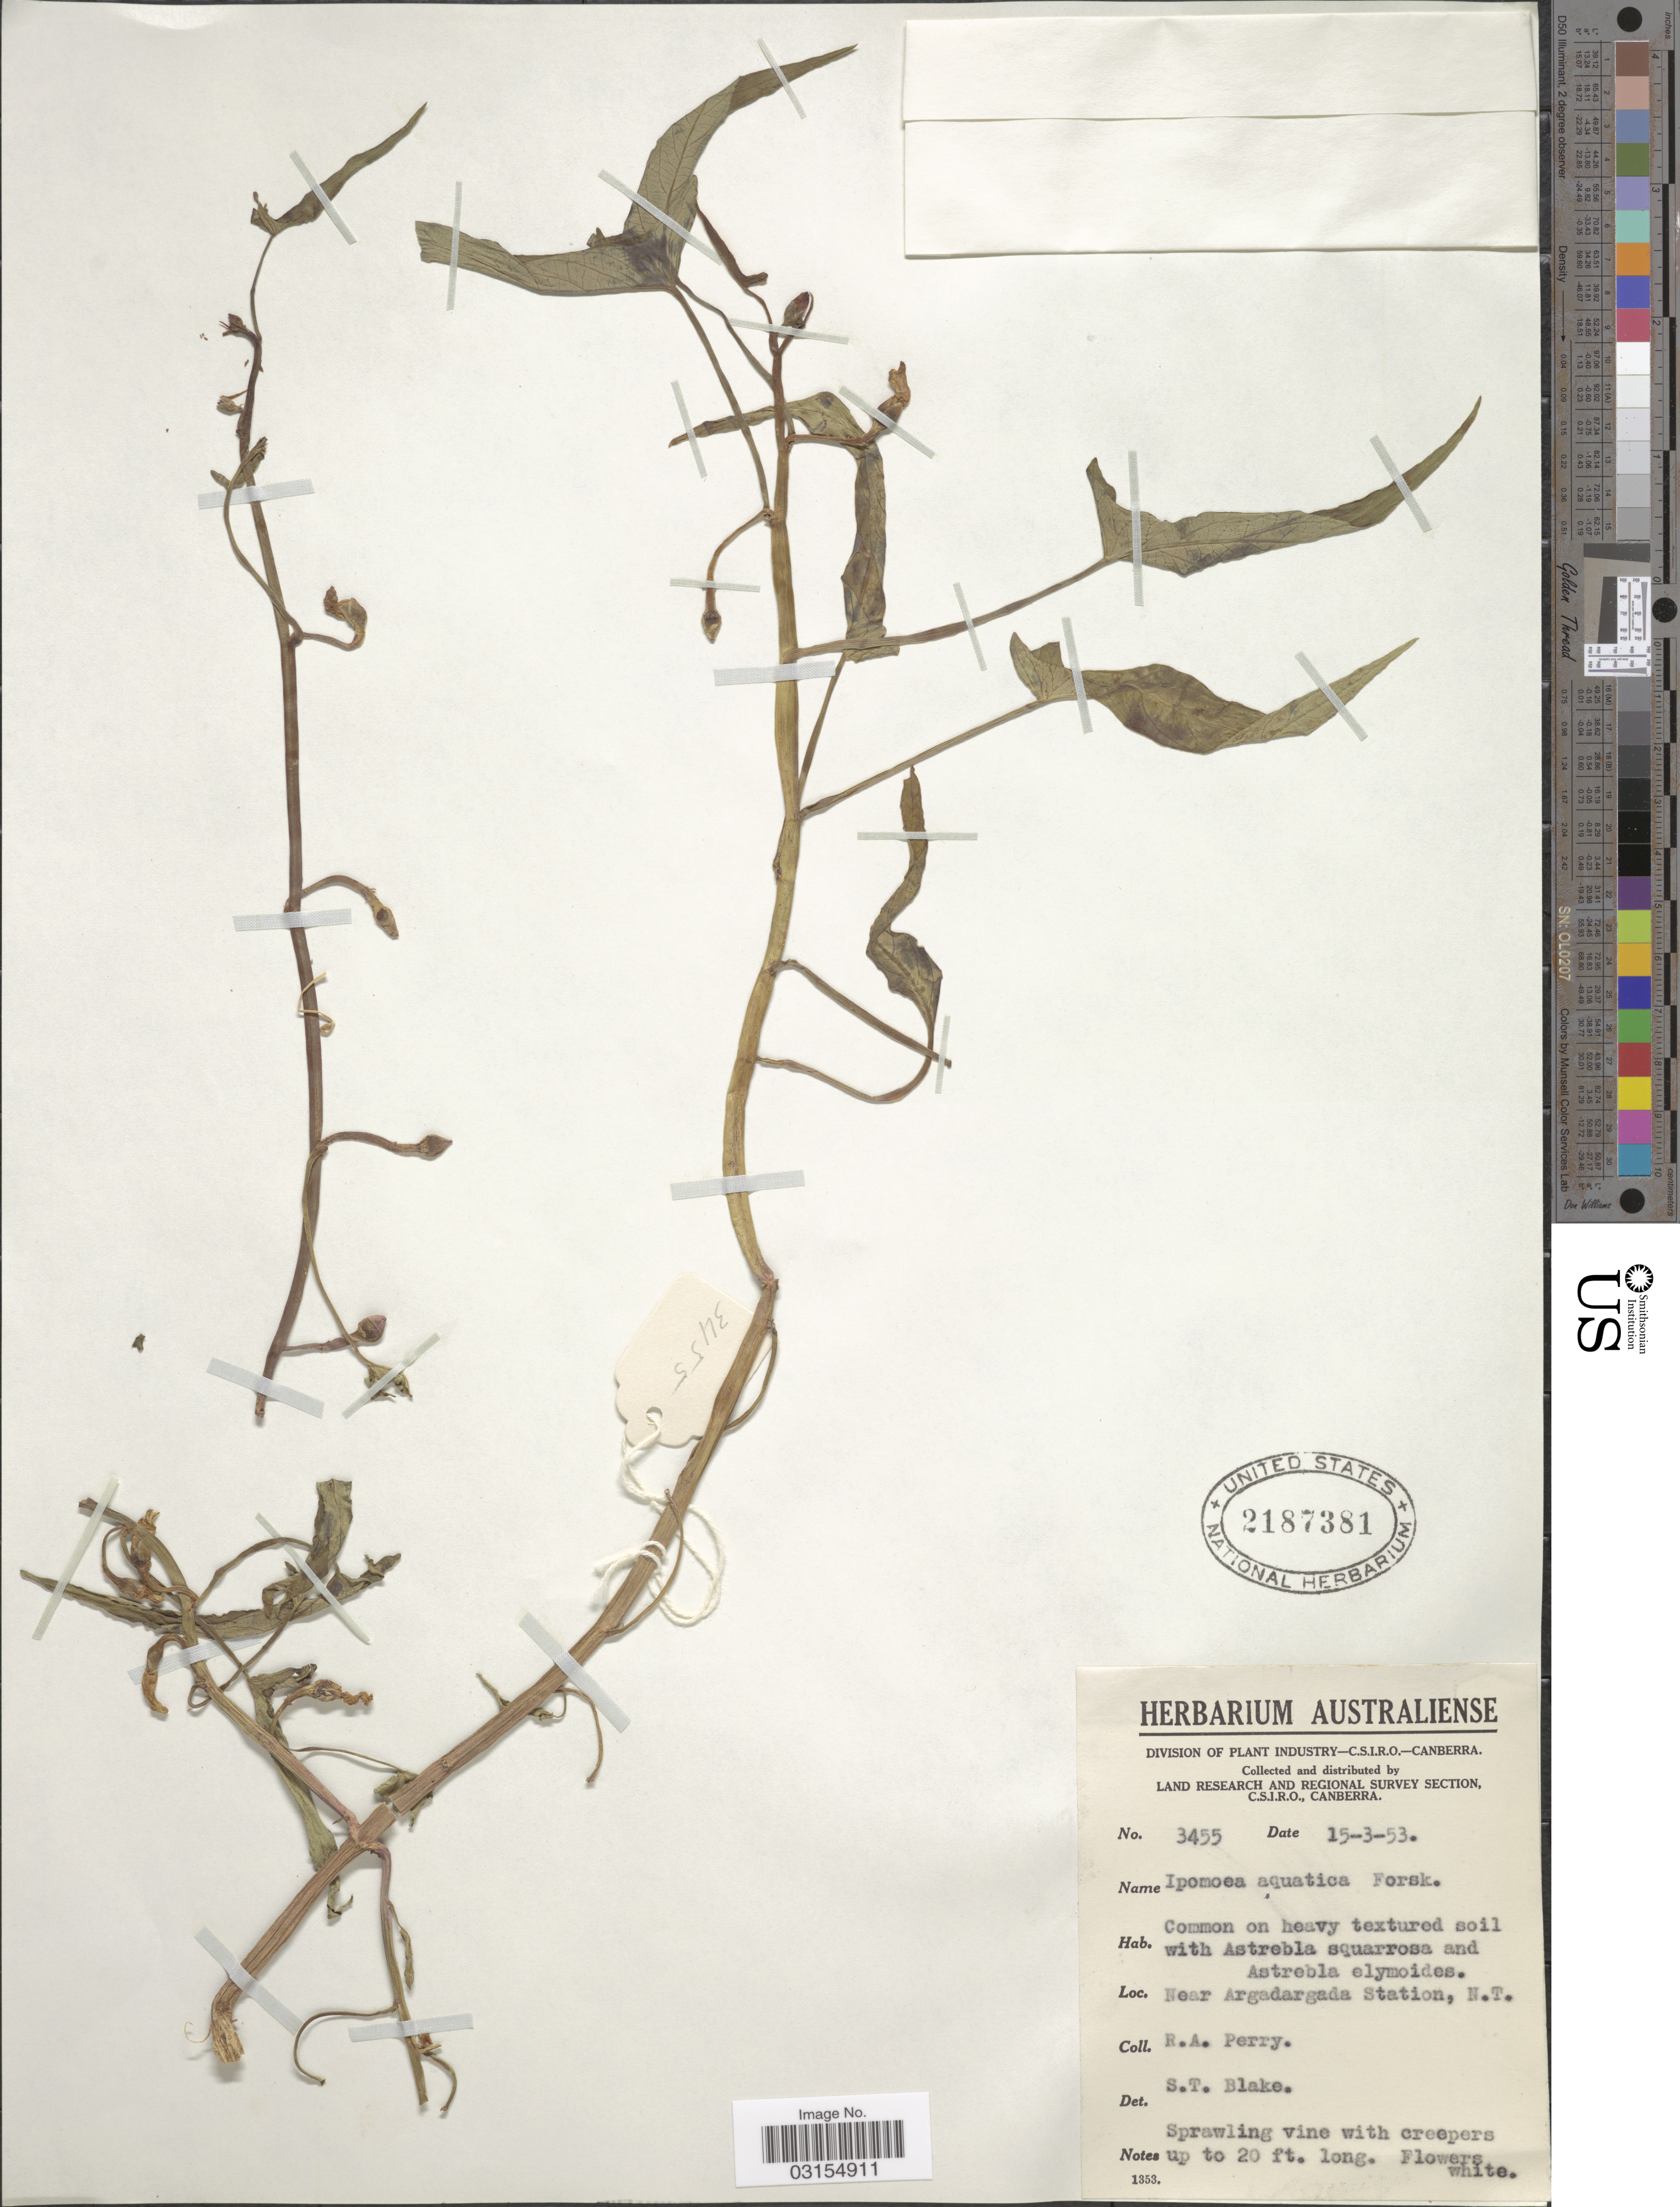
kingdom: Plantae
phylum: Tracheophyta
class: Magnoliopsida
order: Solanales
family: Convolvulaceae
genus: Ipomoea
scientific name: Ipomoea reptans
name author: Poir.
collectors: Perry, R. A.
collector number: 3455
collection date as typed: Transcribed d/m/y: 15/3/53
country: Australia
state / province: Northern Territory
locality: Near Argadargada Station, N.T.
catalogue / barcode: US 2187381